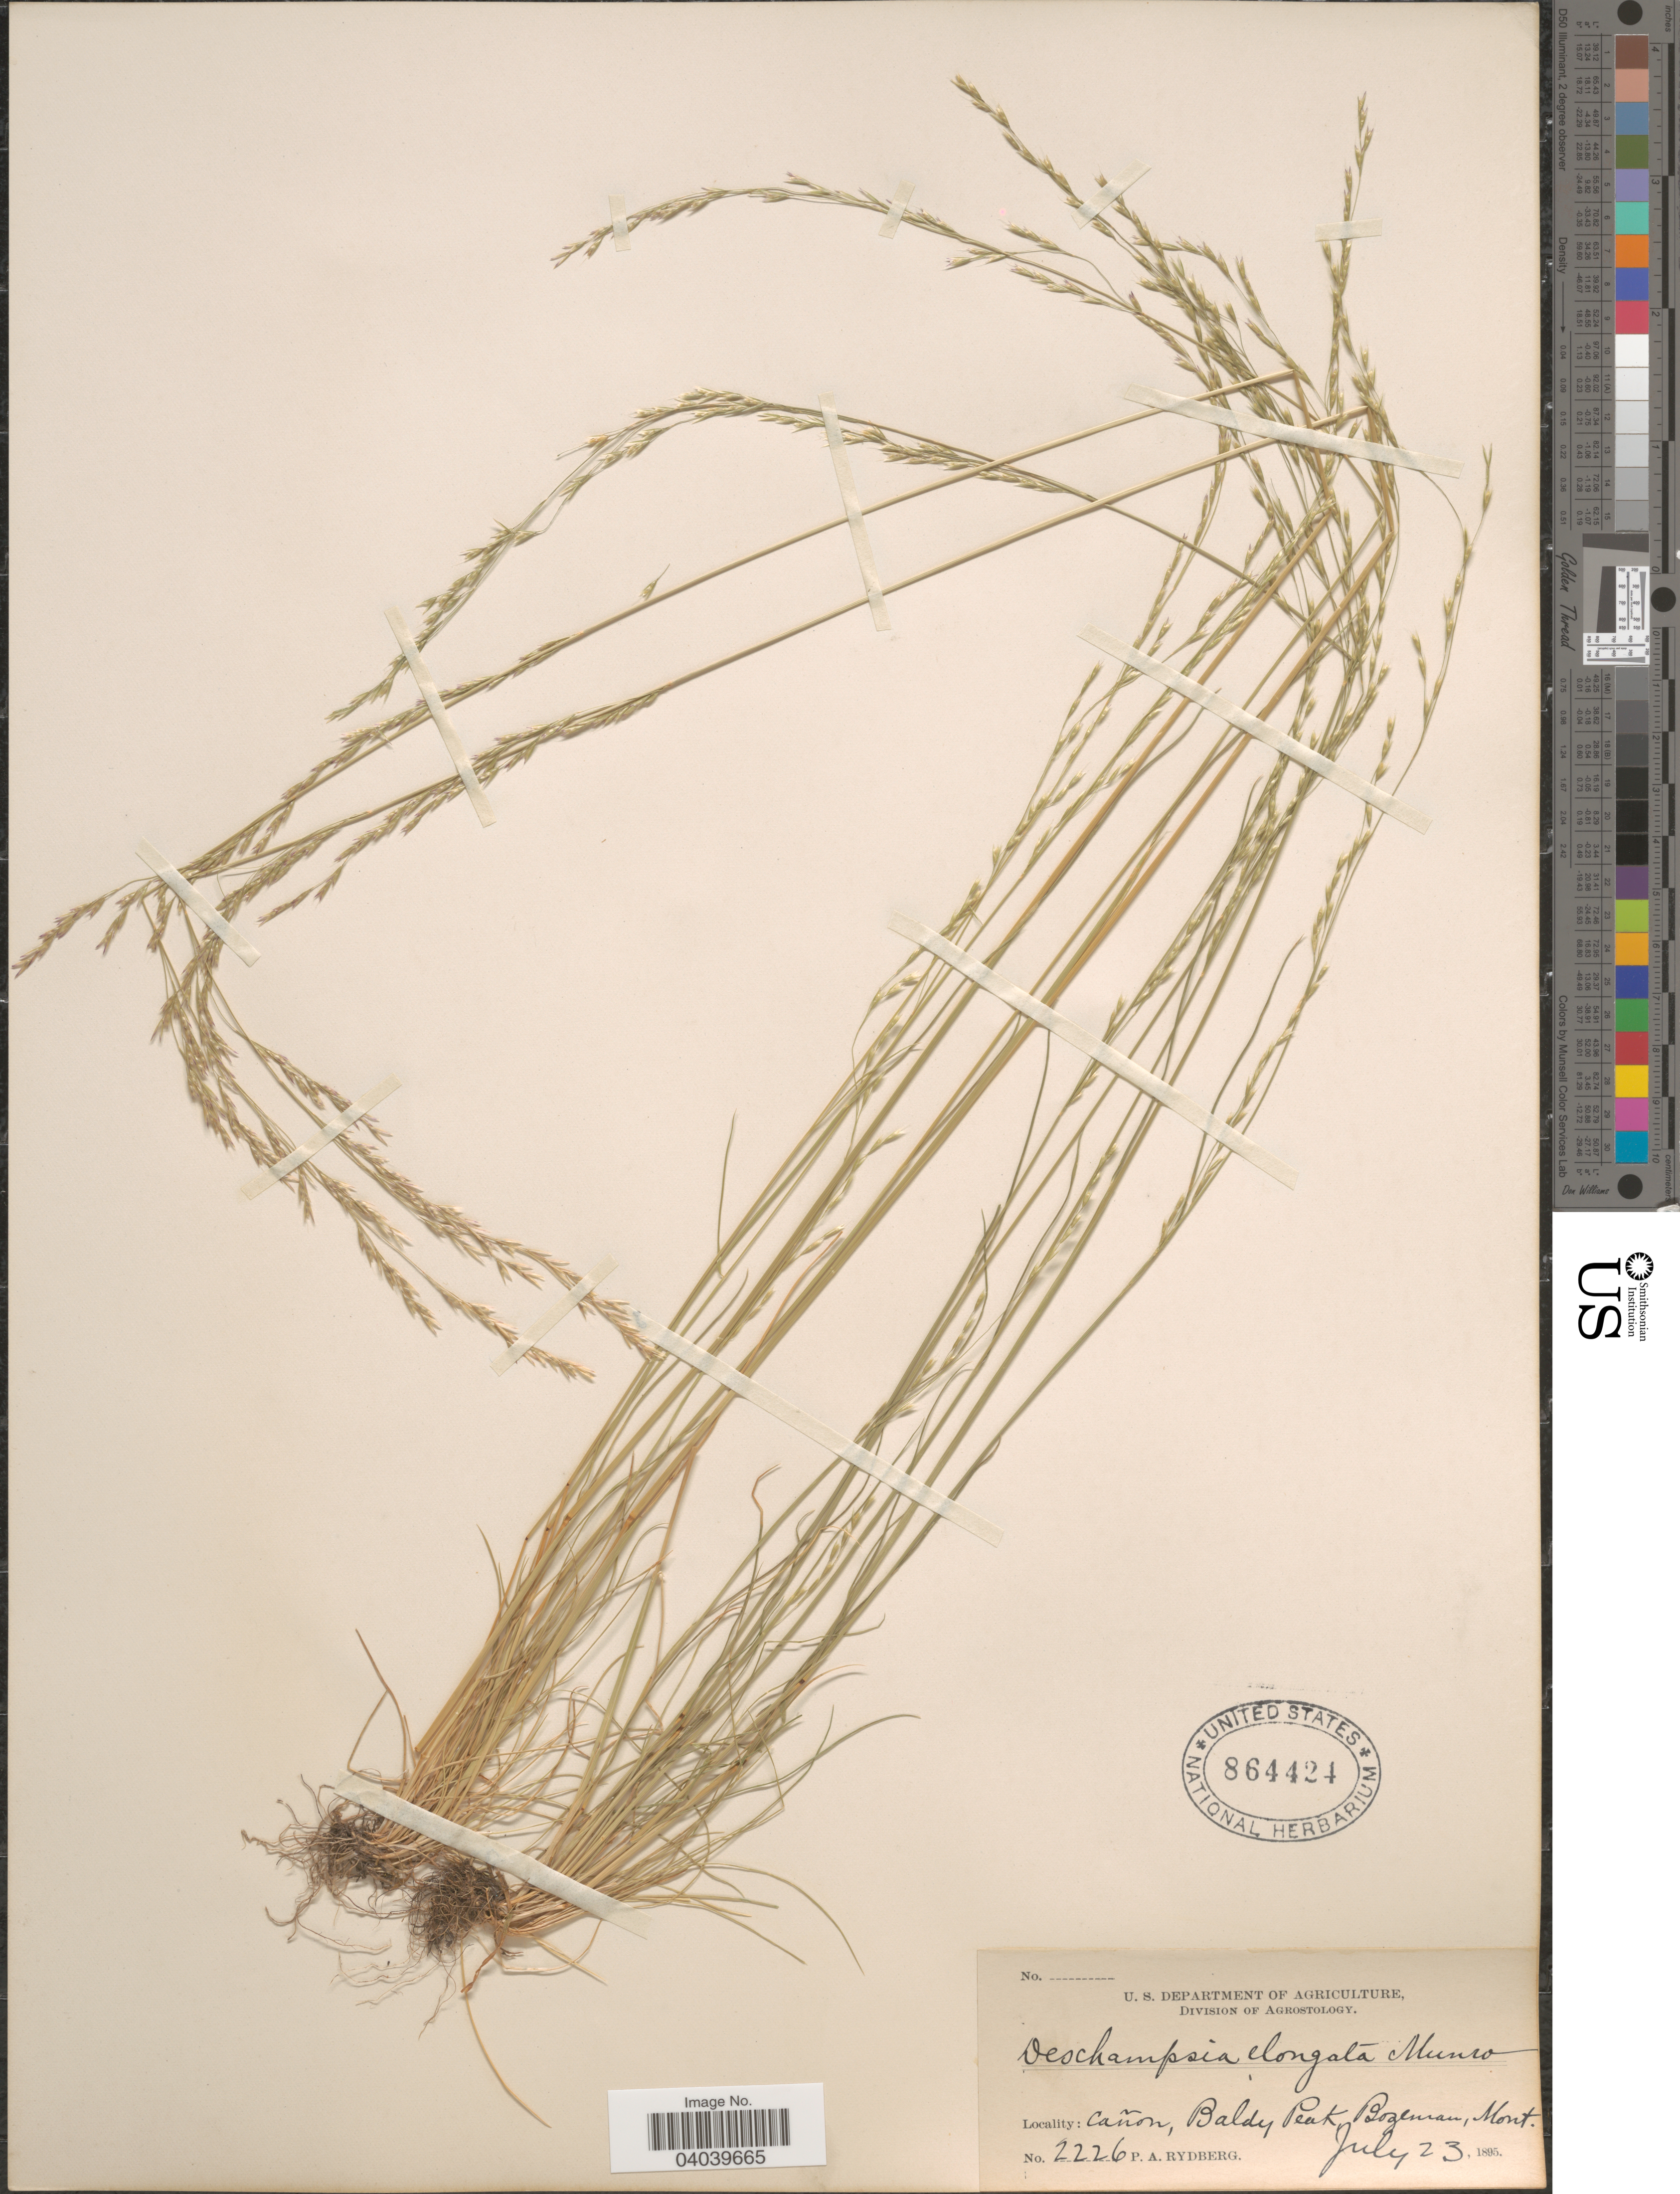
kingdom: Plantae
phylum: Tracheophyta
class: Liliopsida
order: Poales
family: Poaceae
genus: Deschampsia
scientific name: Deschampsia elongata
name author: (Hook.) Munro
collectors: P. A. Rydberg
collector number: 2226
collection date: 1895-07-23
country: United States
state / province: Montana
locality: Cañon, Baldy Peak, Bozeman.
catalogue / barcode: US 864424